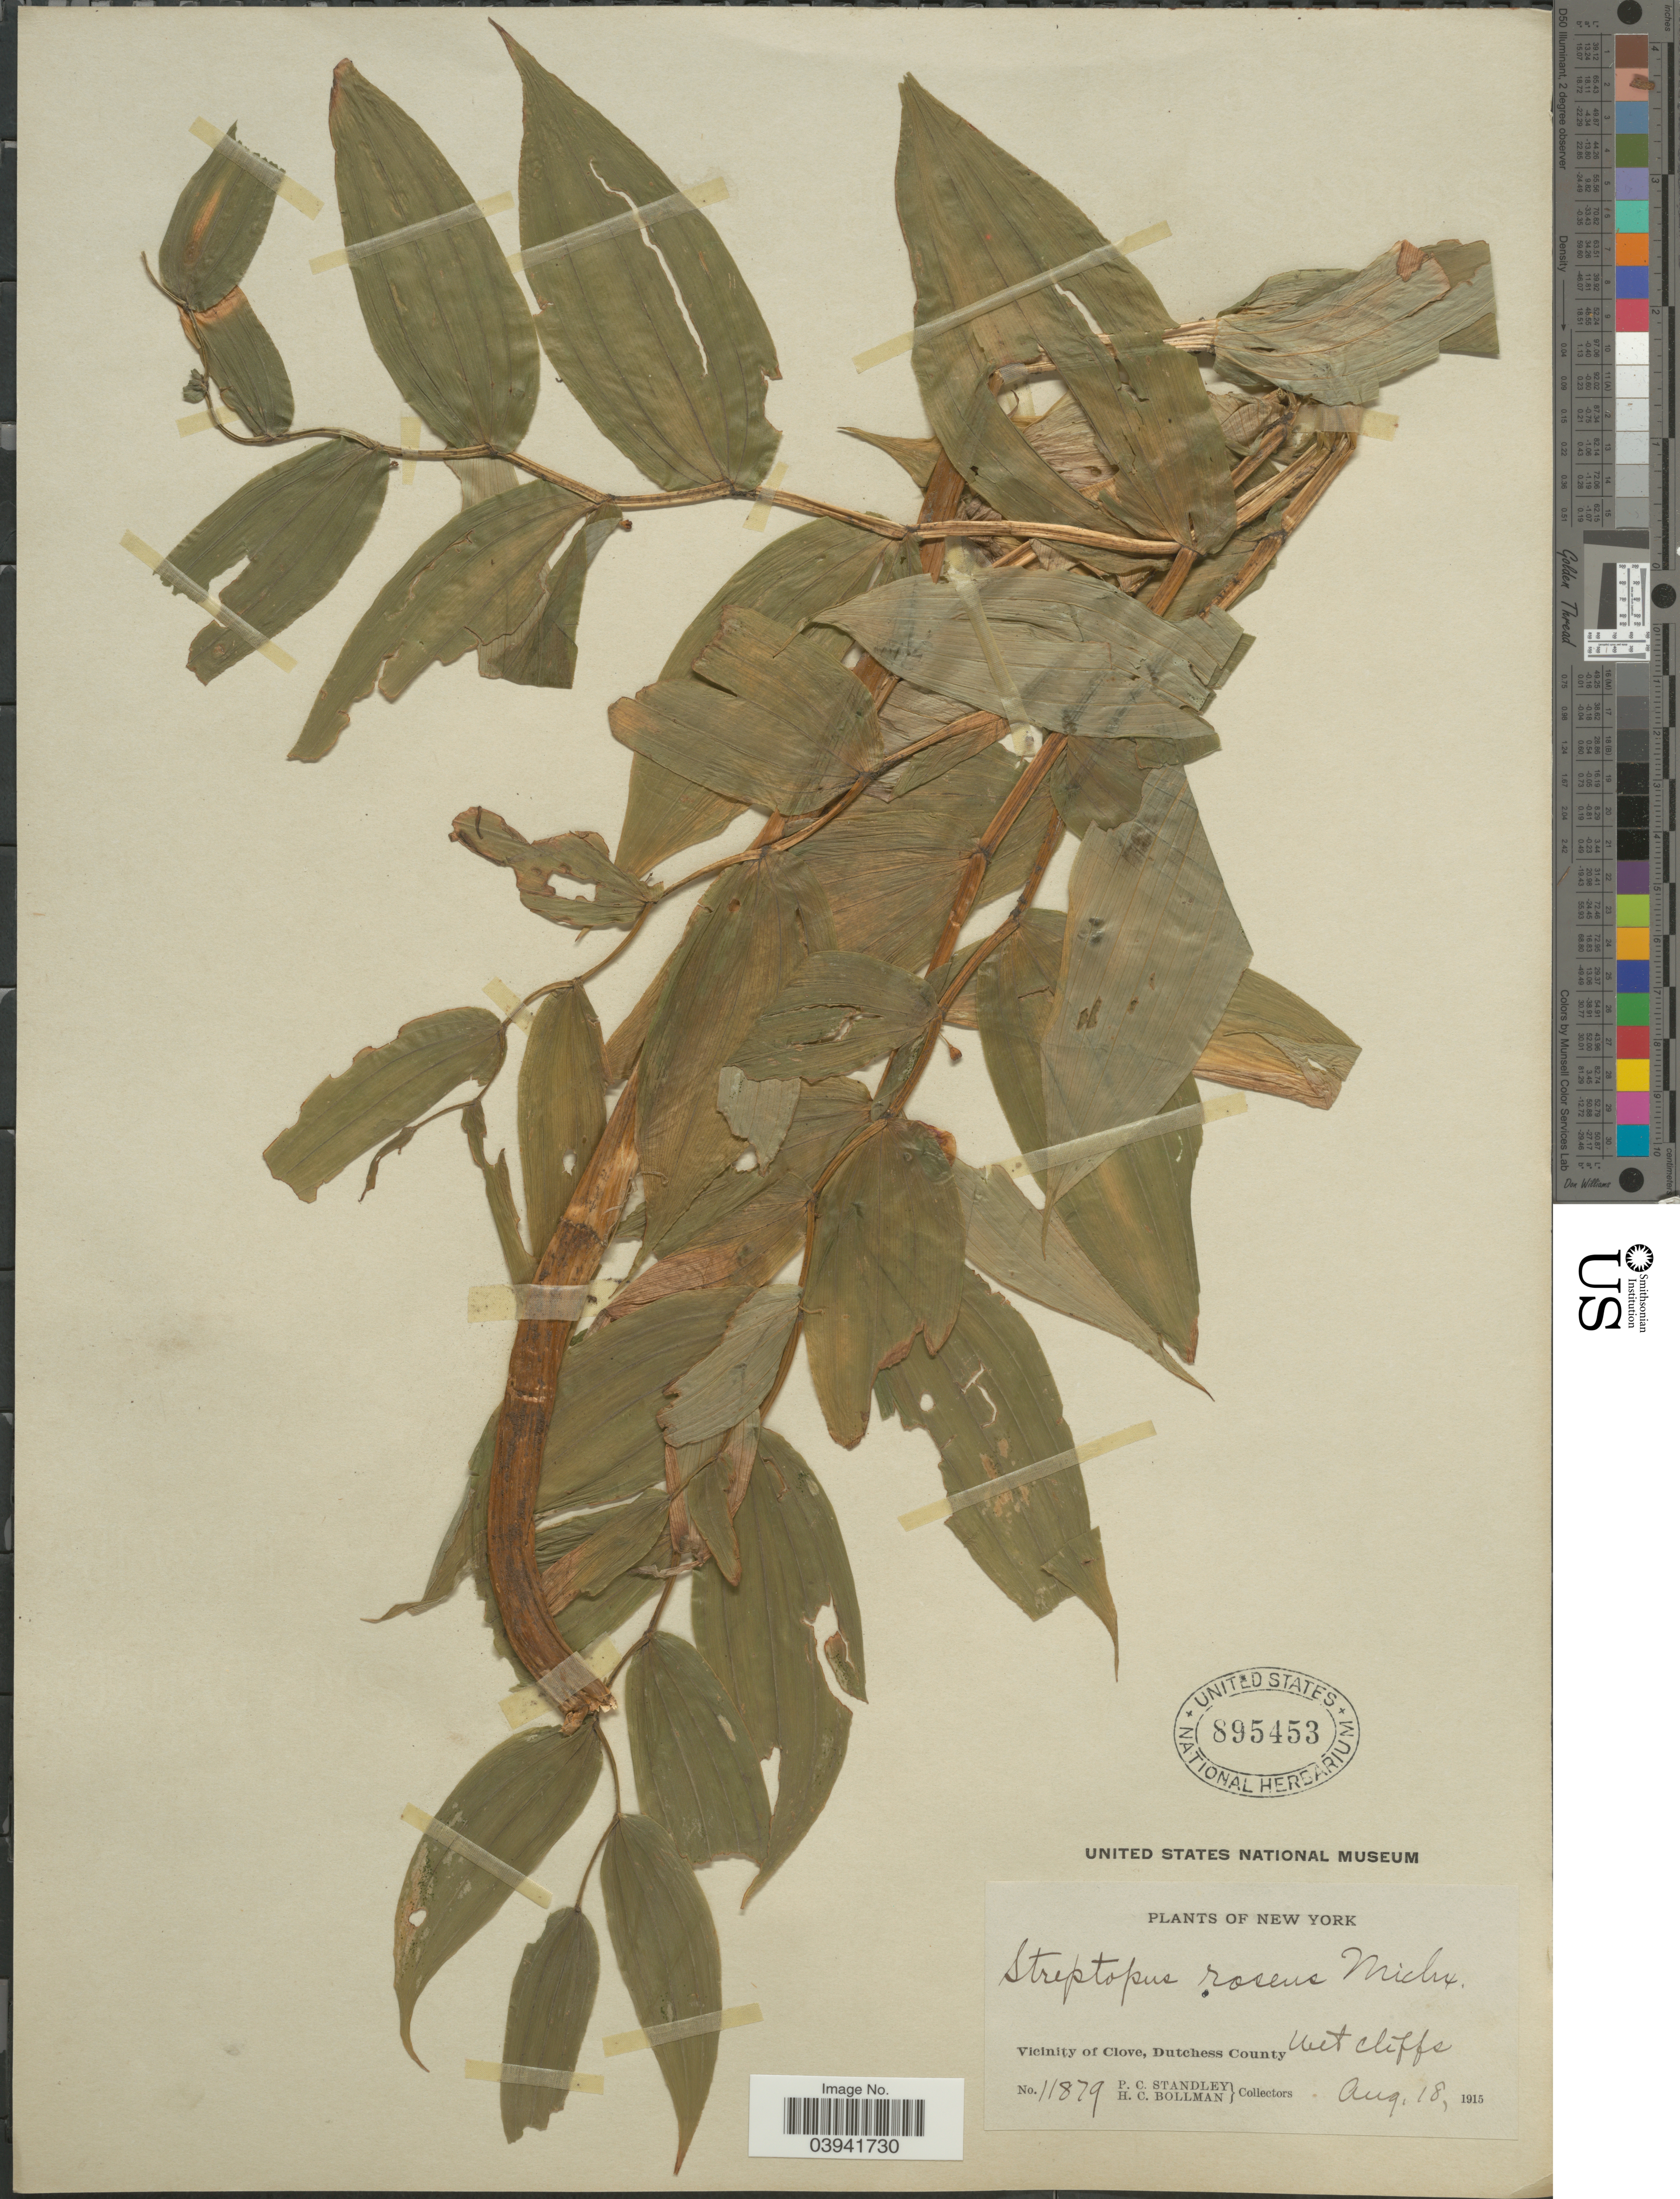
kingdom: Plantae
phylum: Tracheophyta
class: Liliopsida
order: Liliales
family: Liliaceae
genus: Streptopus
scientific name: Streptopus roseus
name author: Michx.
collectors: P. C. Standley & H. C. Bollman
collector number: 11879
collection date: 1915-08-18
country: United States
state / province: New York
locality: Vicinity of Clove, Dutchess County.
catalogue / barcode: US 895453